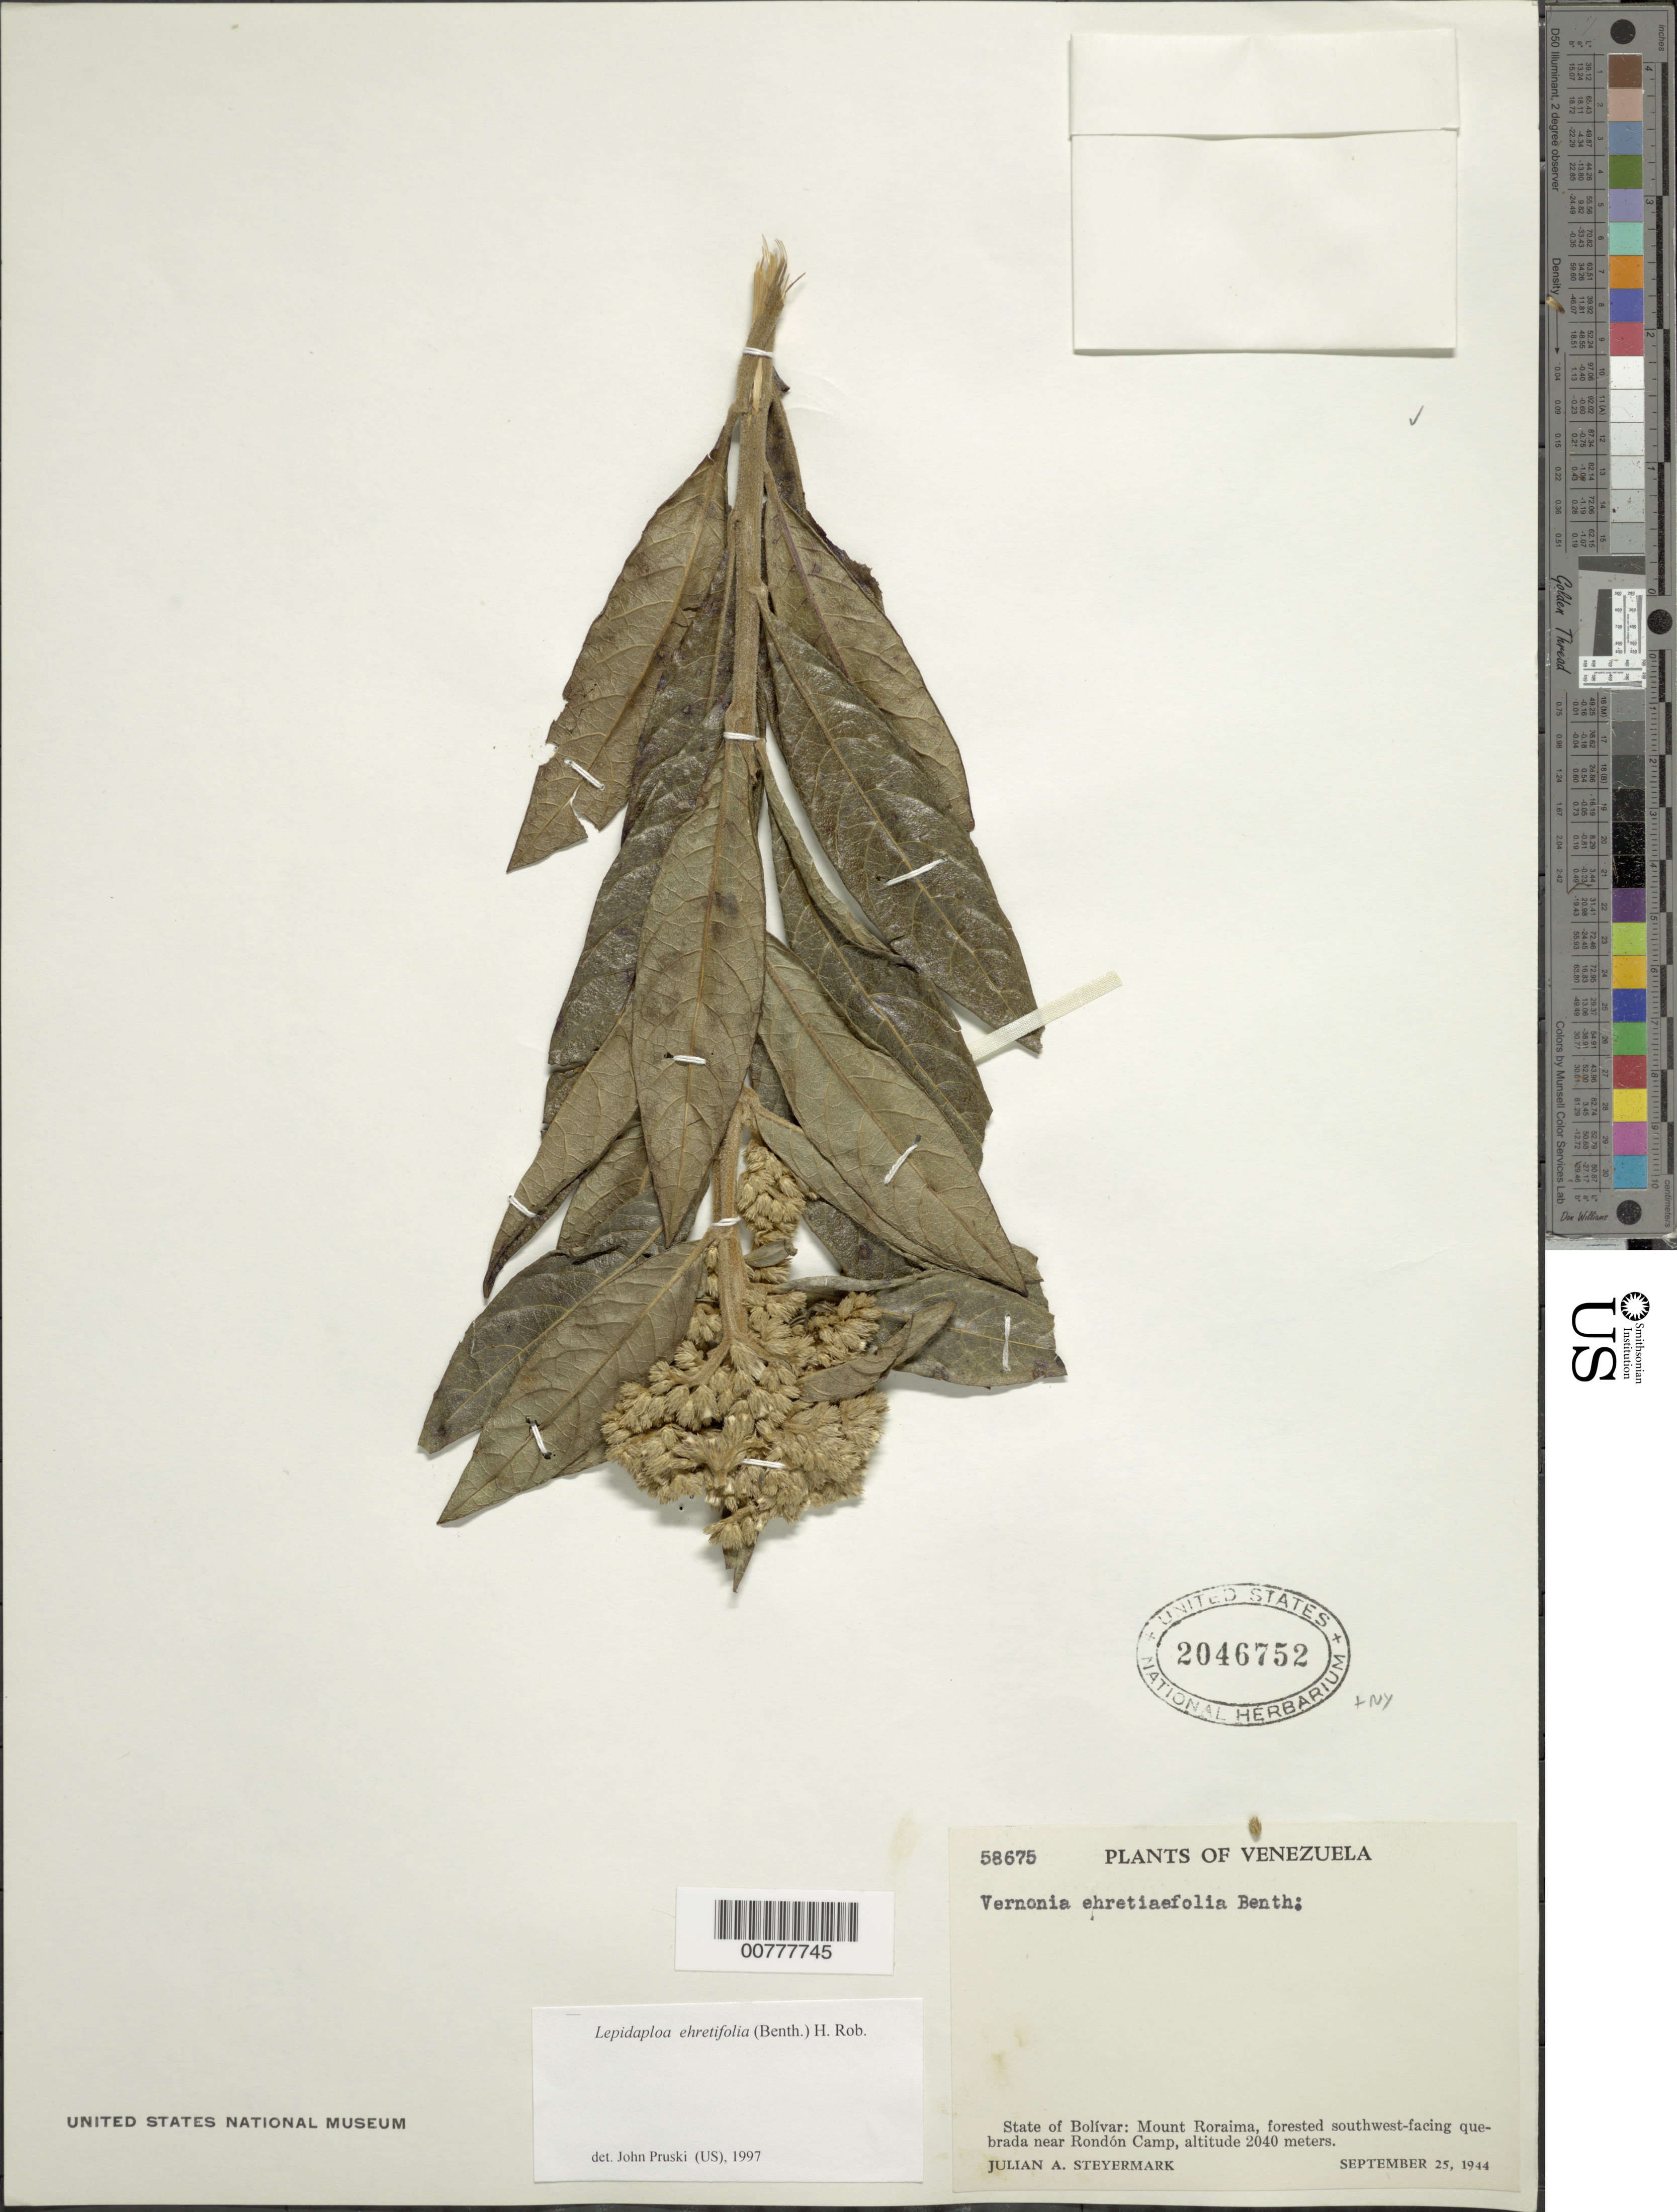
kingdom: Plantae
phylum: Tracheophyta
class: Magnoliopsida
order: Asterales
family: Asteraceae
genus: Lepidaploa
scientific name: Lepidaploa ehretiifolia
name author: (Benth.) H. Rob.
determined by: Pruski, J. F.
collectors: J. Steyermark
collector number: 58675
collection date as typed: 25-Sep-44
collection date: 1944-09-25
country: Venezuela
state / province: Bolívar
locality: Mt. Roraima, Rondón Camp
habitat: Forested southwest-facing quebrada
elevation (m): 2042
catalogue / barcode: US 2046752